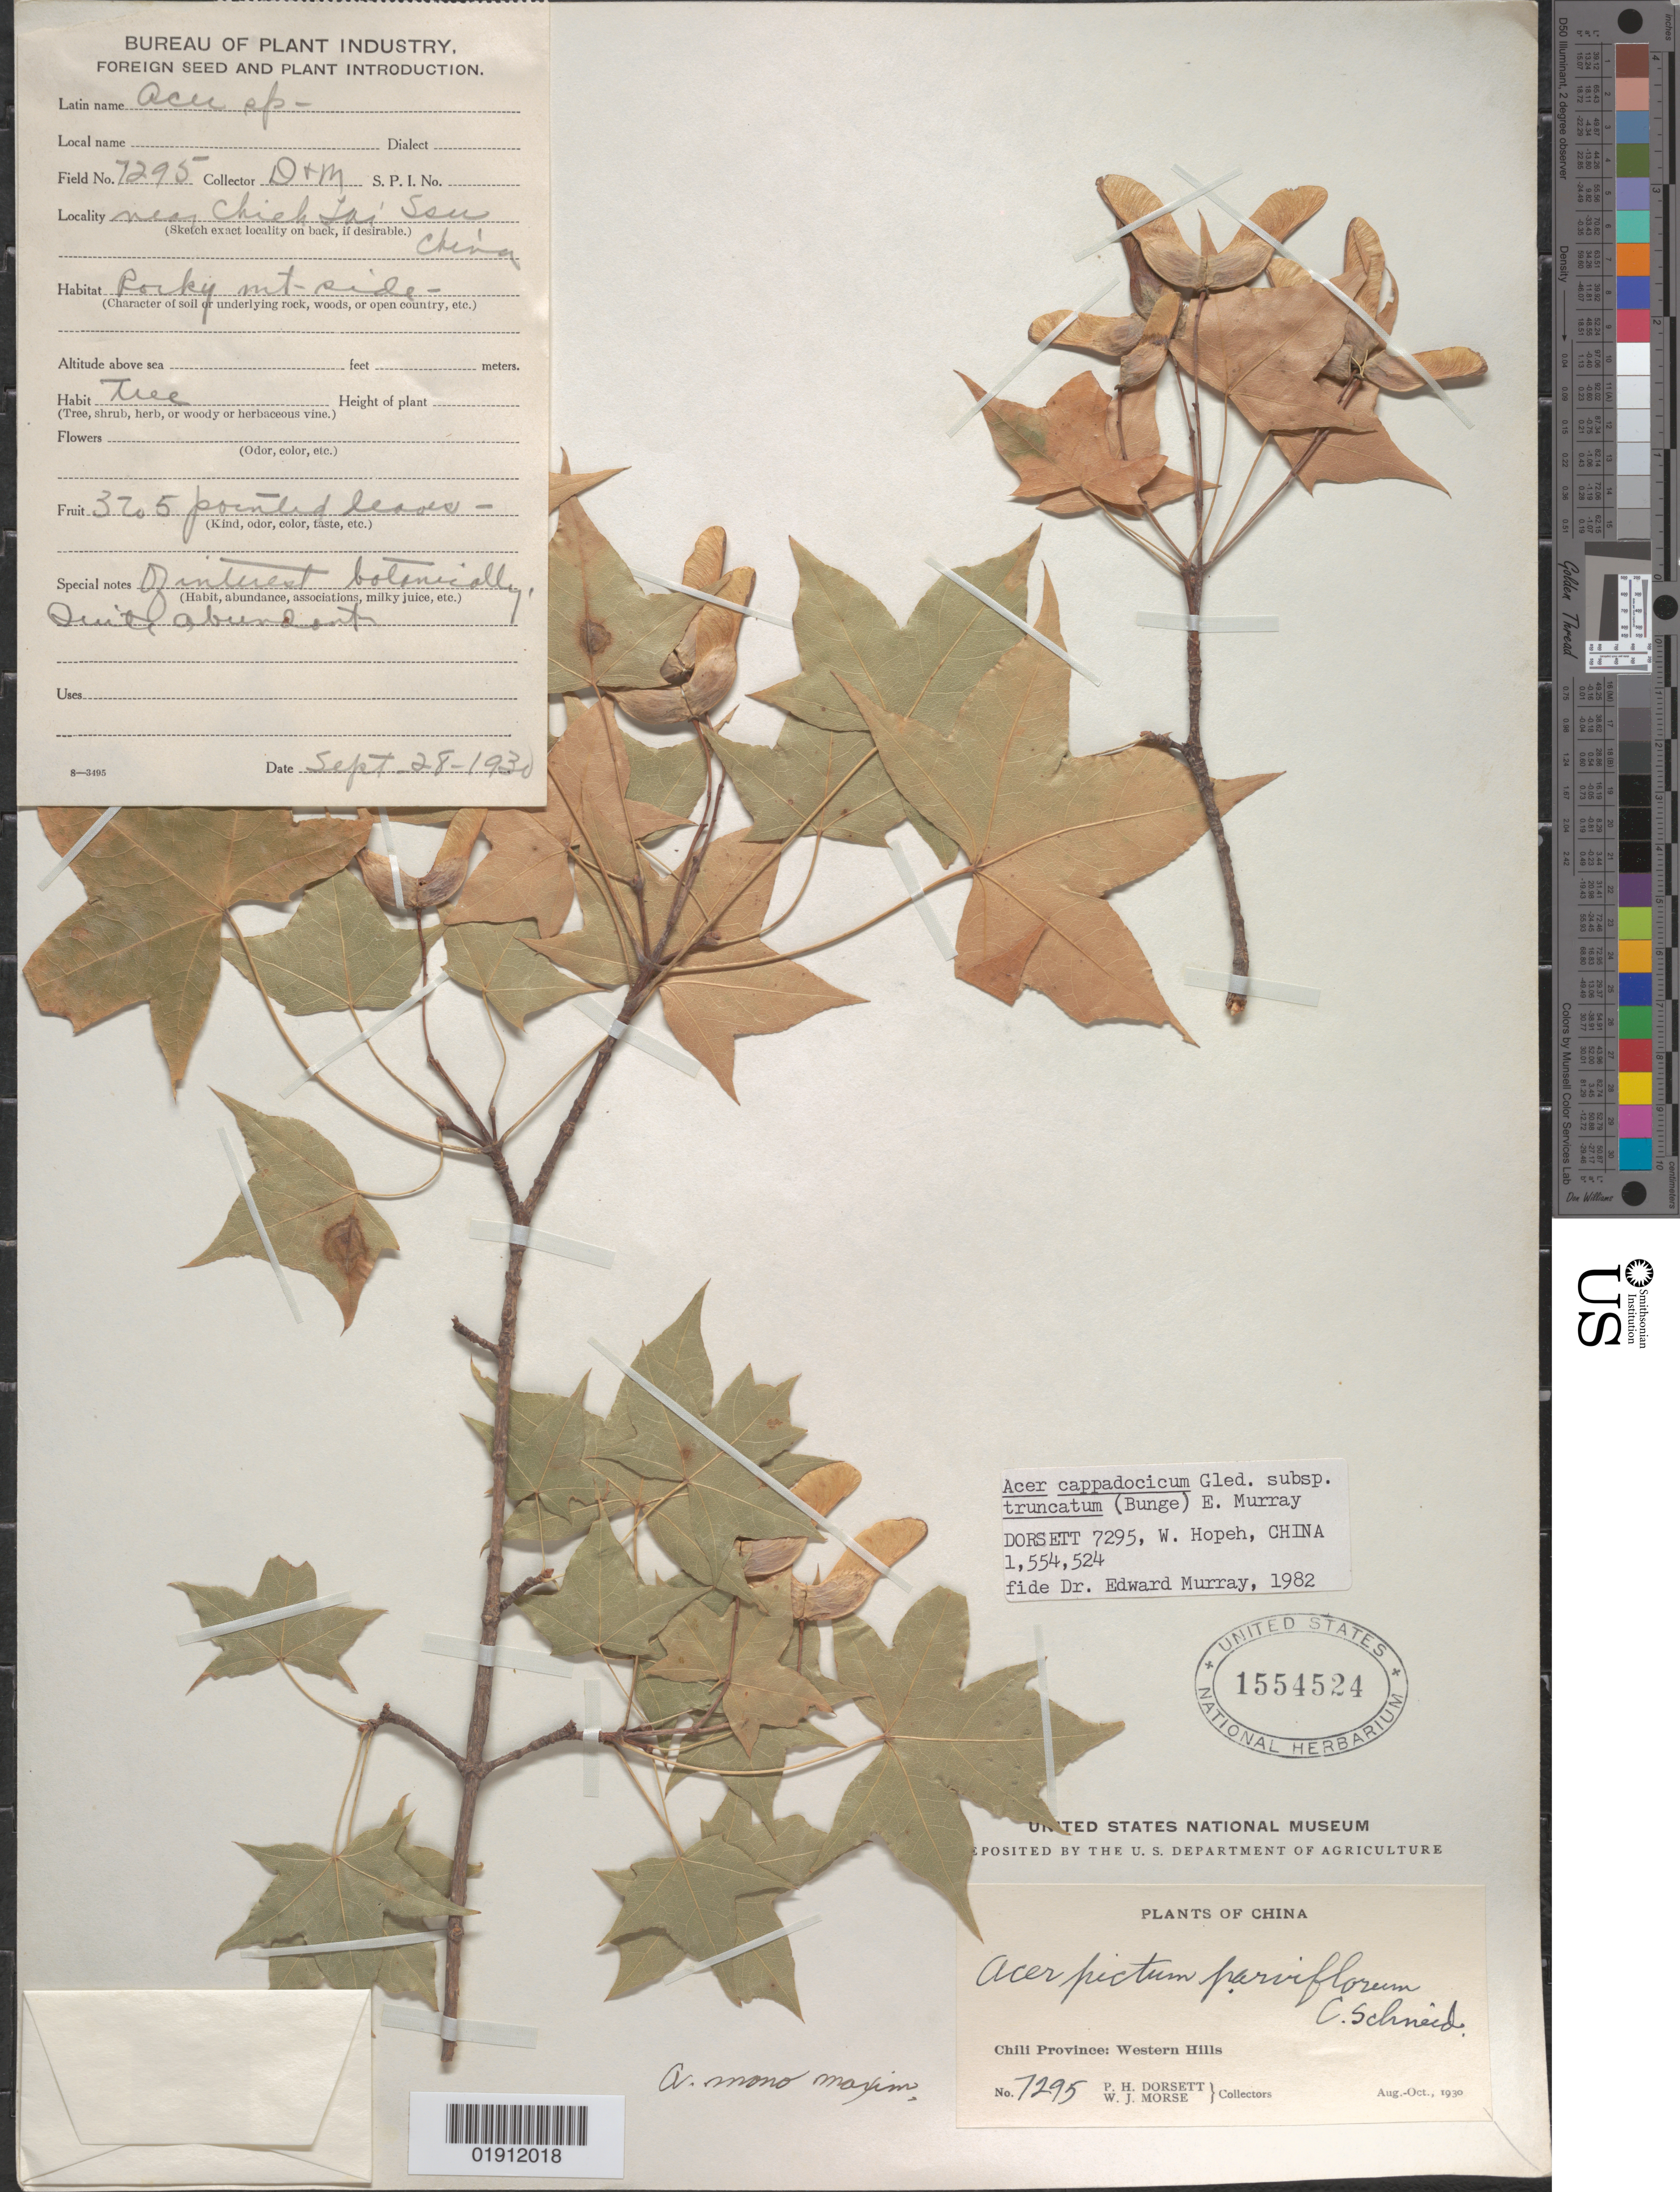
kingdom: Plantae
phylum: Tracheophyta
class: Magnoliopsida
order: Sapindales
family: Sapindaceae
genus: Acer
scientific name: Acer cappadocicum subsp. truncatum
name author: (Bunge) A.E. Murray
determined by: Murray, Edward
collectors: P. H. Dorsett & W. J. Morse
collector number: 7295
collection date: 1930-09-28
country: China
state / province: Zhejiang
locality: Chieh-tai-ssu, Western Hills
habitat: Rocky mountainside; quite abundant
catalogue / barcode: US 1554524